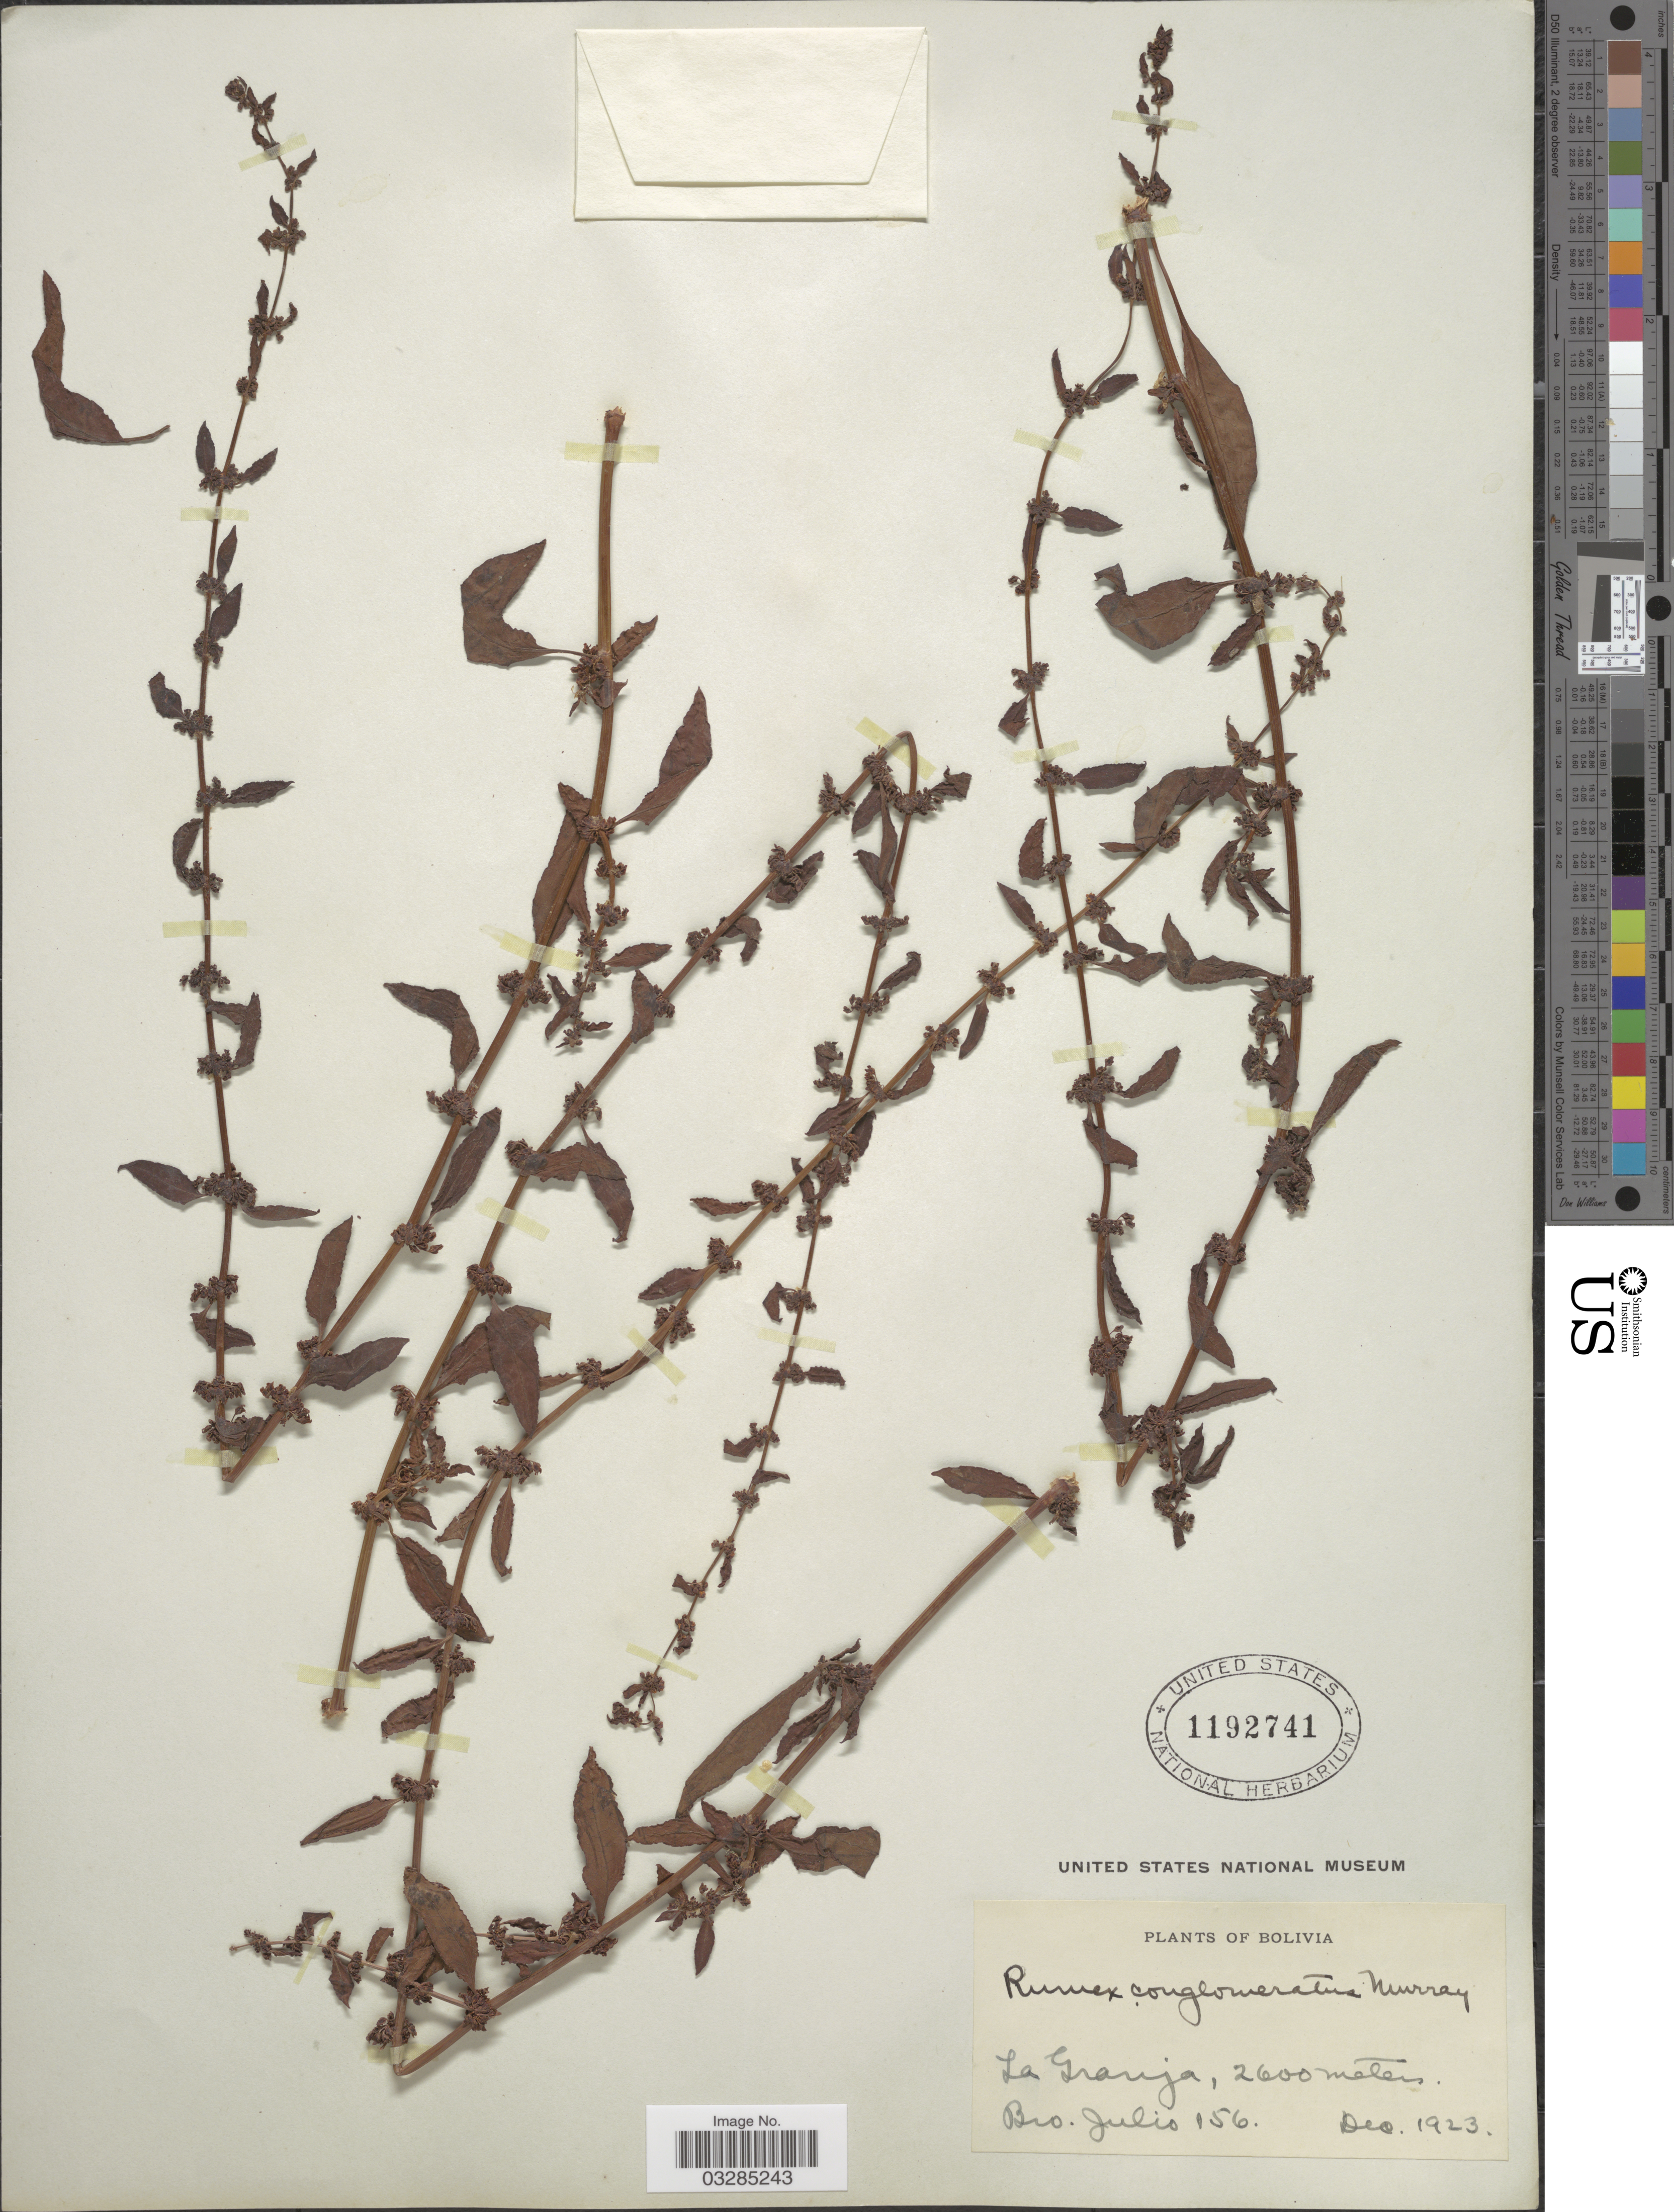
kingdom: Plantae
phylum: Tracheophyta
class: Magnoliopsida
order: Caryophyllales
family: Polygonaceae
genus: Rumex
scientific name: Rumex conglomeratus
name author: Murray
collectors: Bro. Julio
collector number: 156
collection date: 1923-12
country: Bolivia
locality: La Granja.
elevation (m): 2600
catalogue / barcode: US 1192741